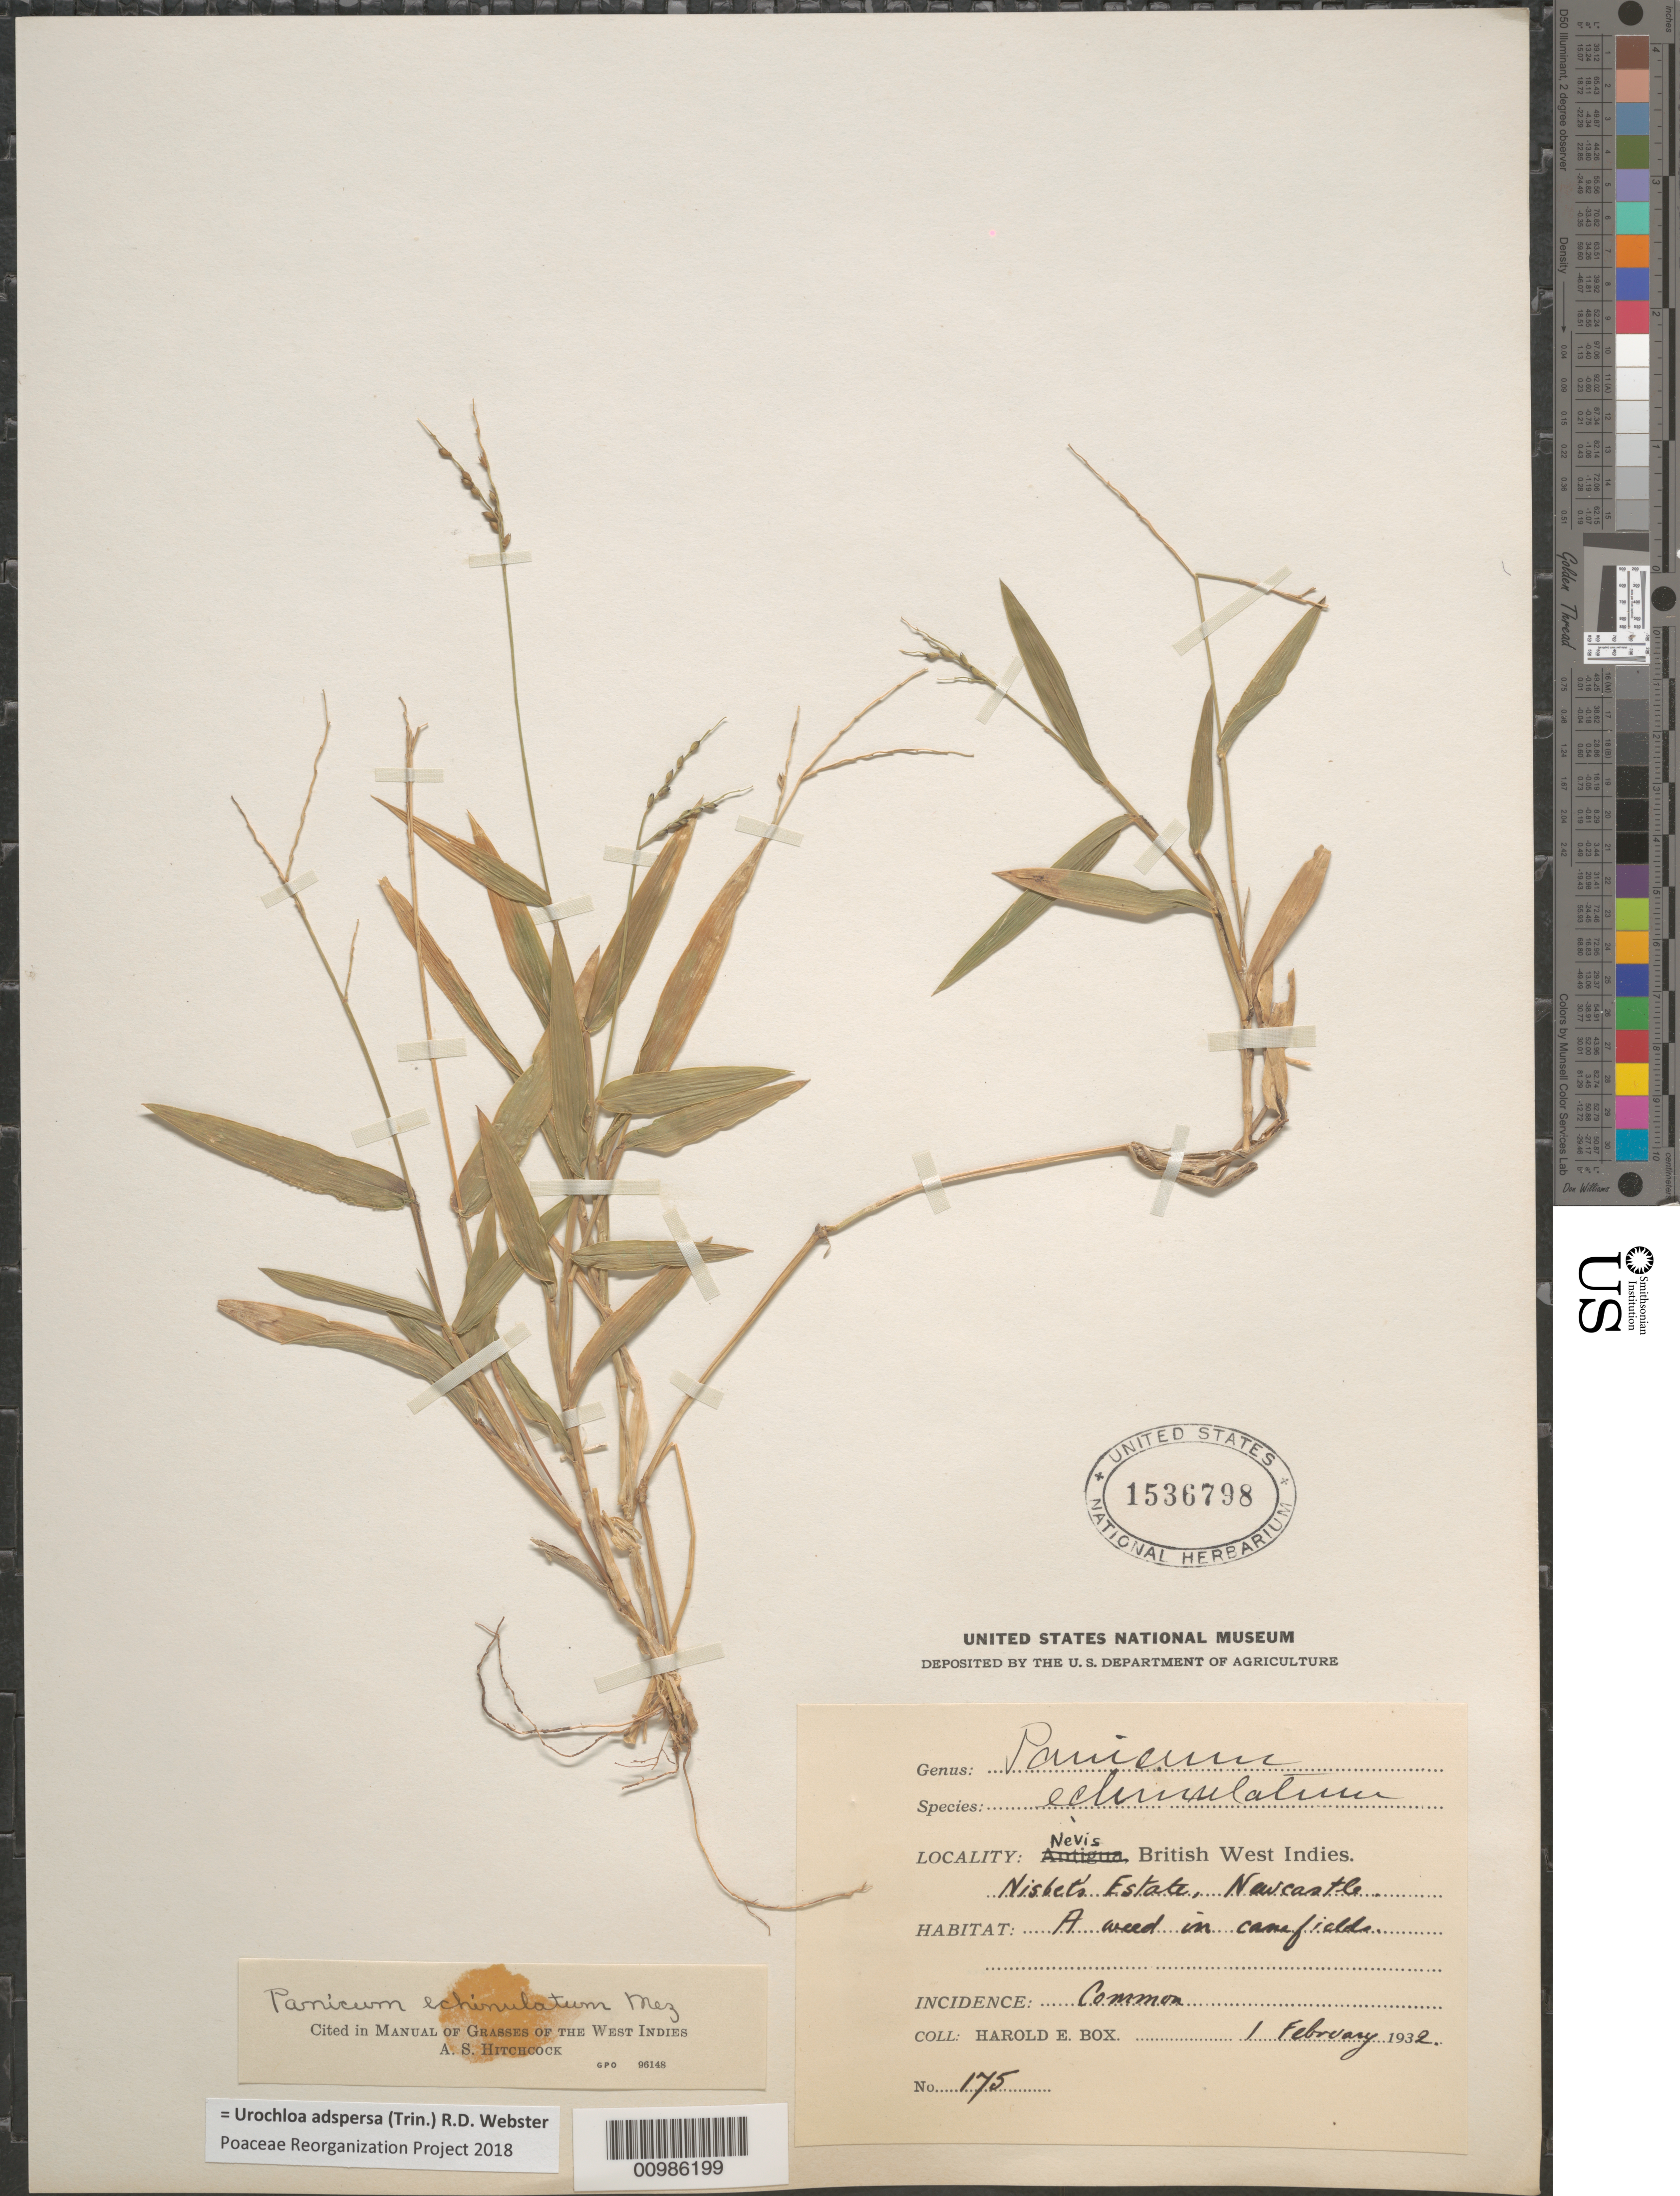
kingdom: Plantae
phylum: Tracheophyta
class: Liliopsida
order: Poales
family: Poaceae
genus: Brachiaria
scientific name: Brachiaria echinulata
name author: (Mez) Parodi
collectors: H. E. Box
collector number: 175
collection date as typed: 01 Feb 1932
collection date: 1932-02-01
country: St. Christopher-Nevis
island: Nevis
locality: Newcastle, Nisbet's Estate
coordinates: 0 N, 0 E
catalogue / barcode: US 1536798